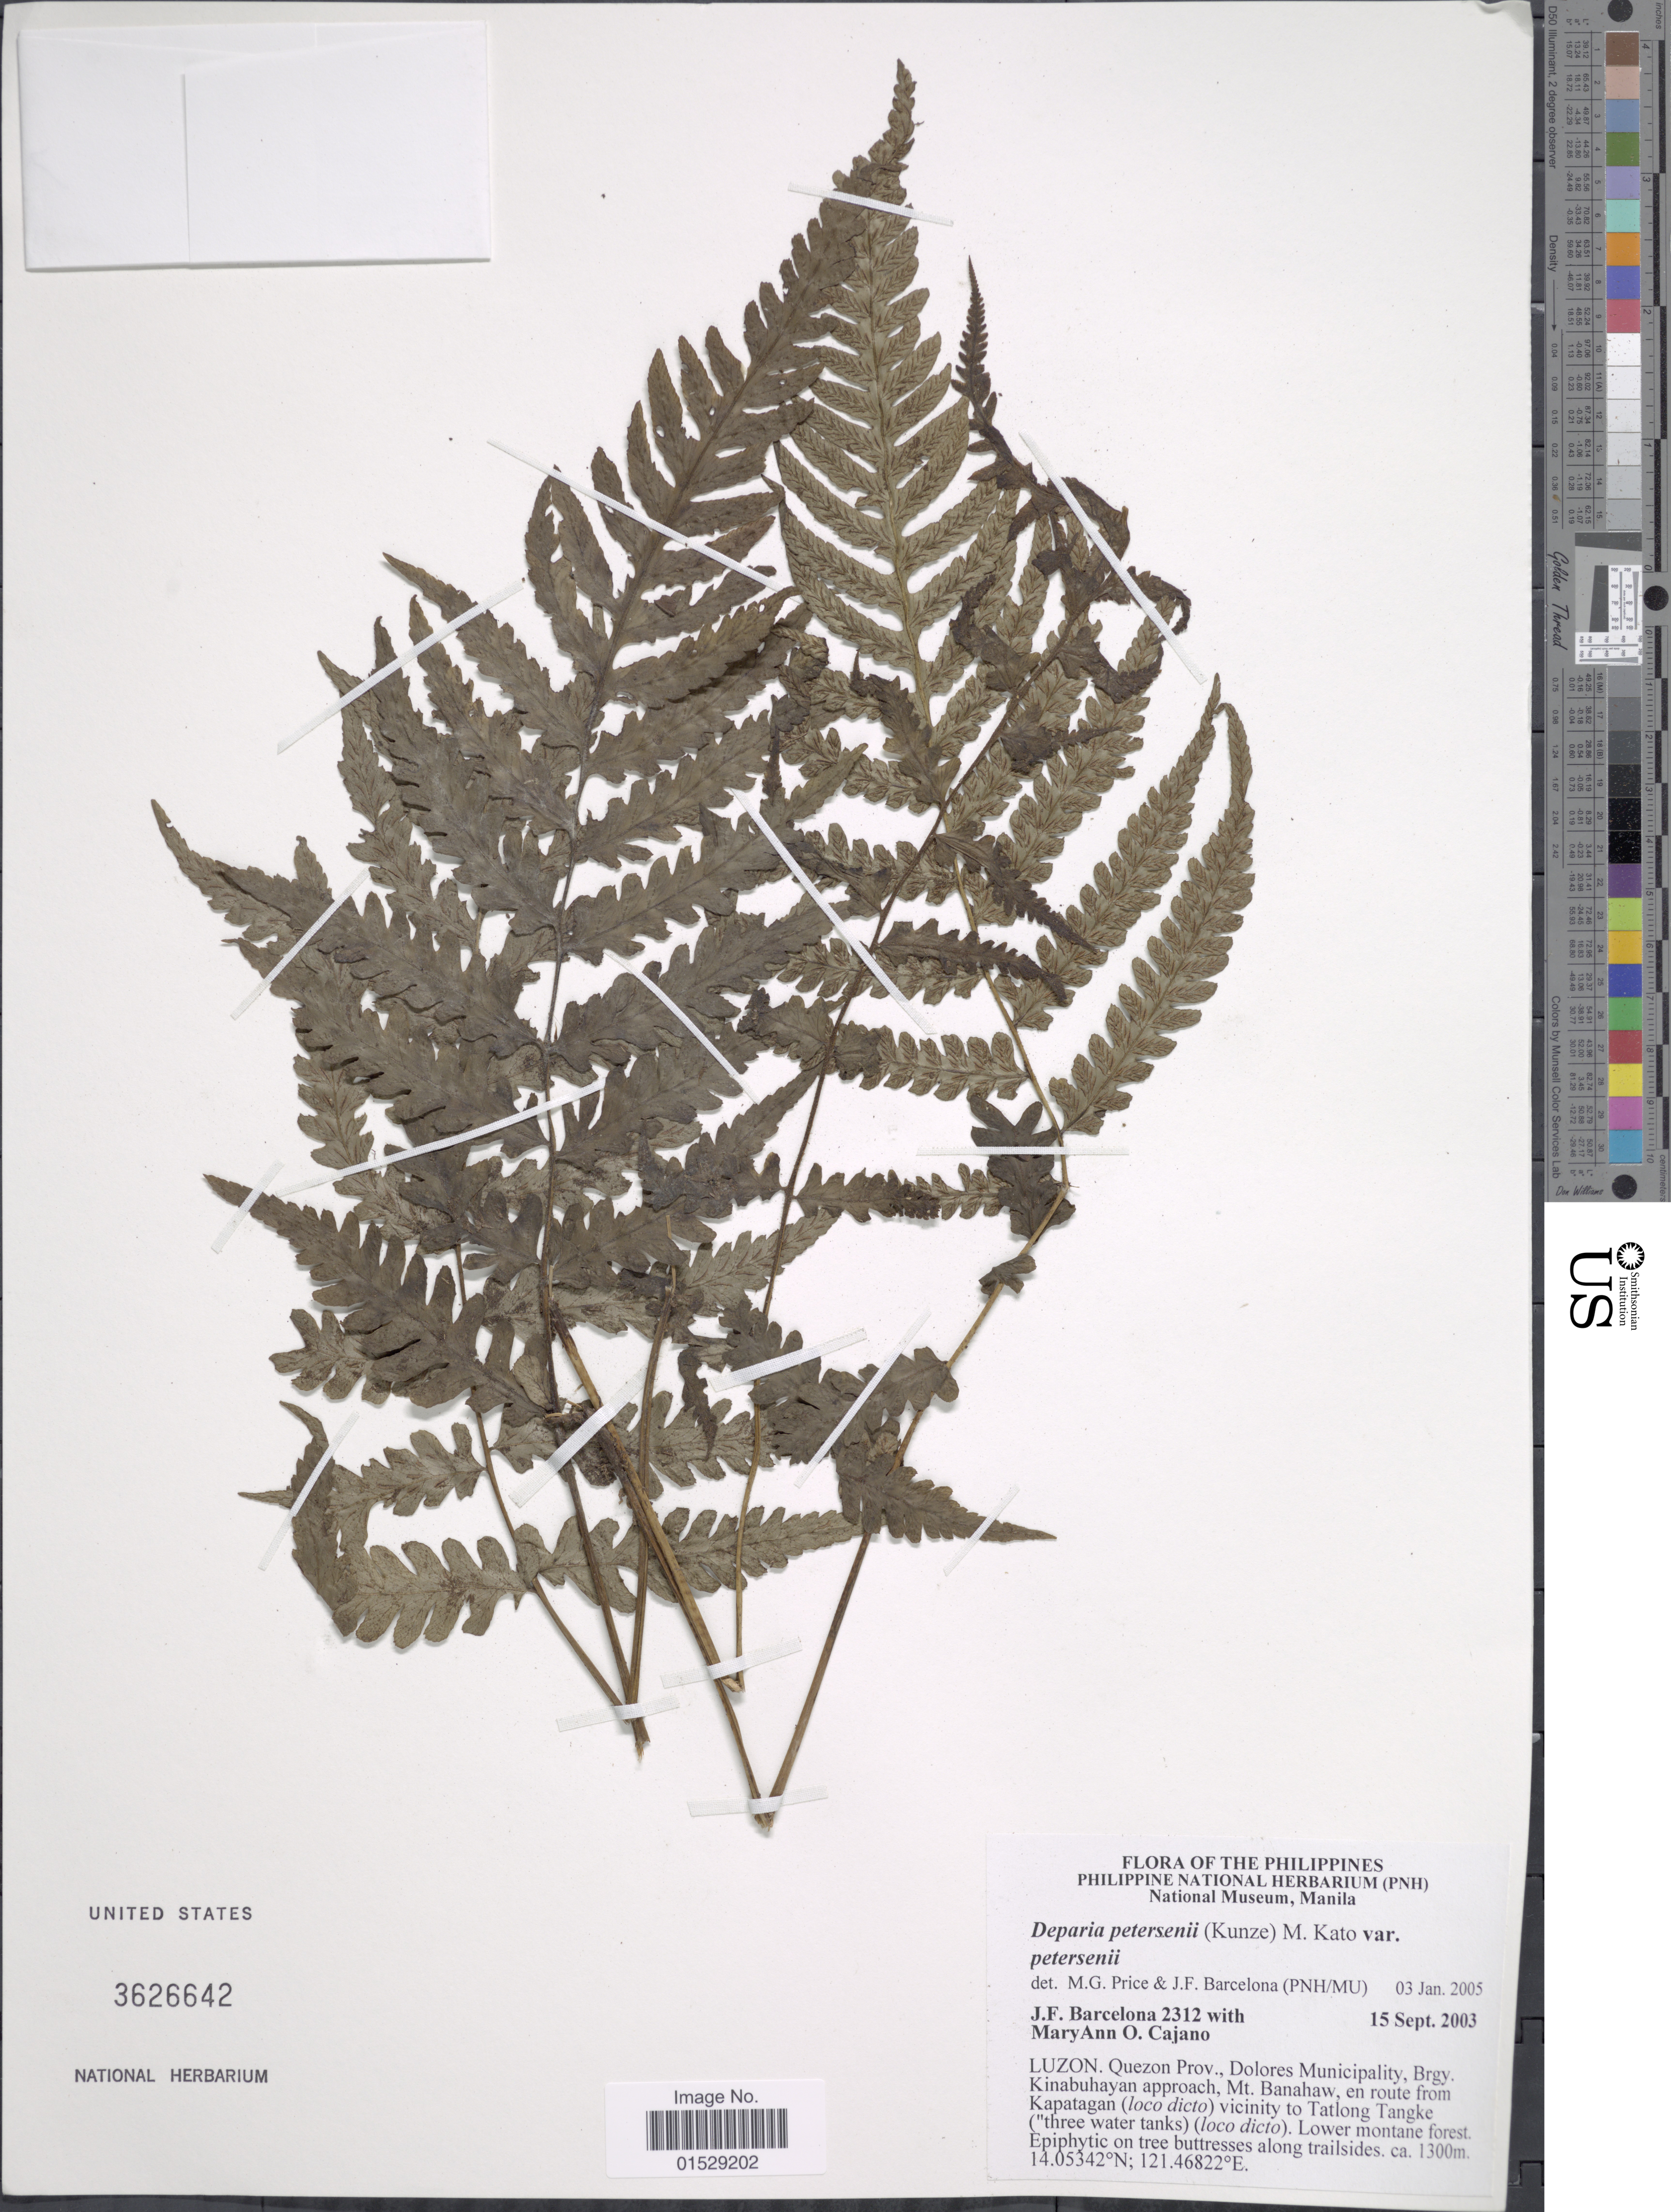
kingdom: Plantae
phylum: Tracheophyta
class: Polypodiopsida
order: Polypodiales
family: Athyriaceae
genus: Deparia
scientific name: Deparia petersenii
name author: (Kunze) M. Kato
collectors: J. F. Barcelona & M. Cajano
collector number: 2312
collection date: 2003-09-15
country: Philippines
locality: Luzon, Quezon Prov., Dolores Municipality, Brgy. Kinabuhayan approach, Mt. Banahaw, en route from Kapatagan (loco dicto) vicinity to Tatlong Tangke (three water tanks) (loco dicto), lower montane forest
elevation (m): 1300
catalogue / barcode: US 3626642